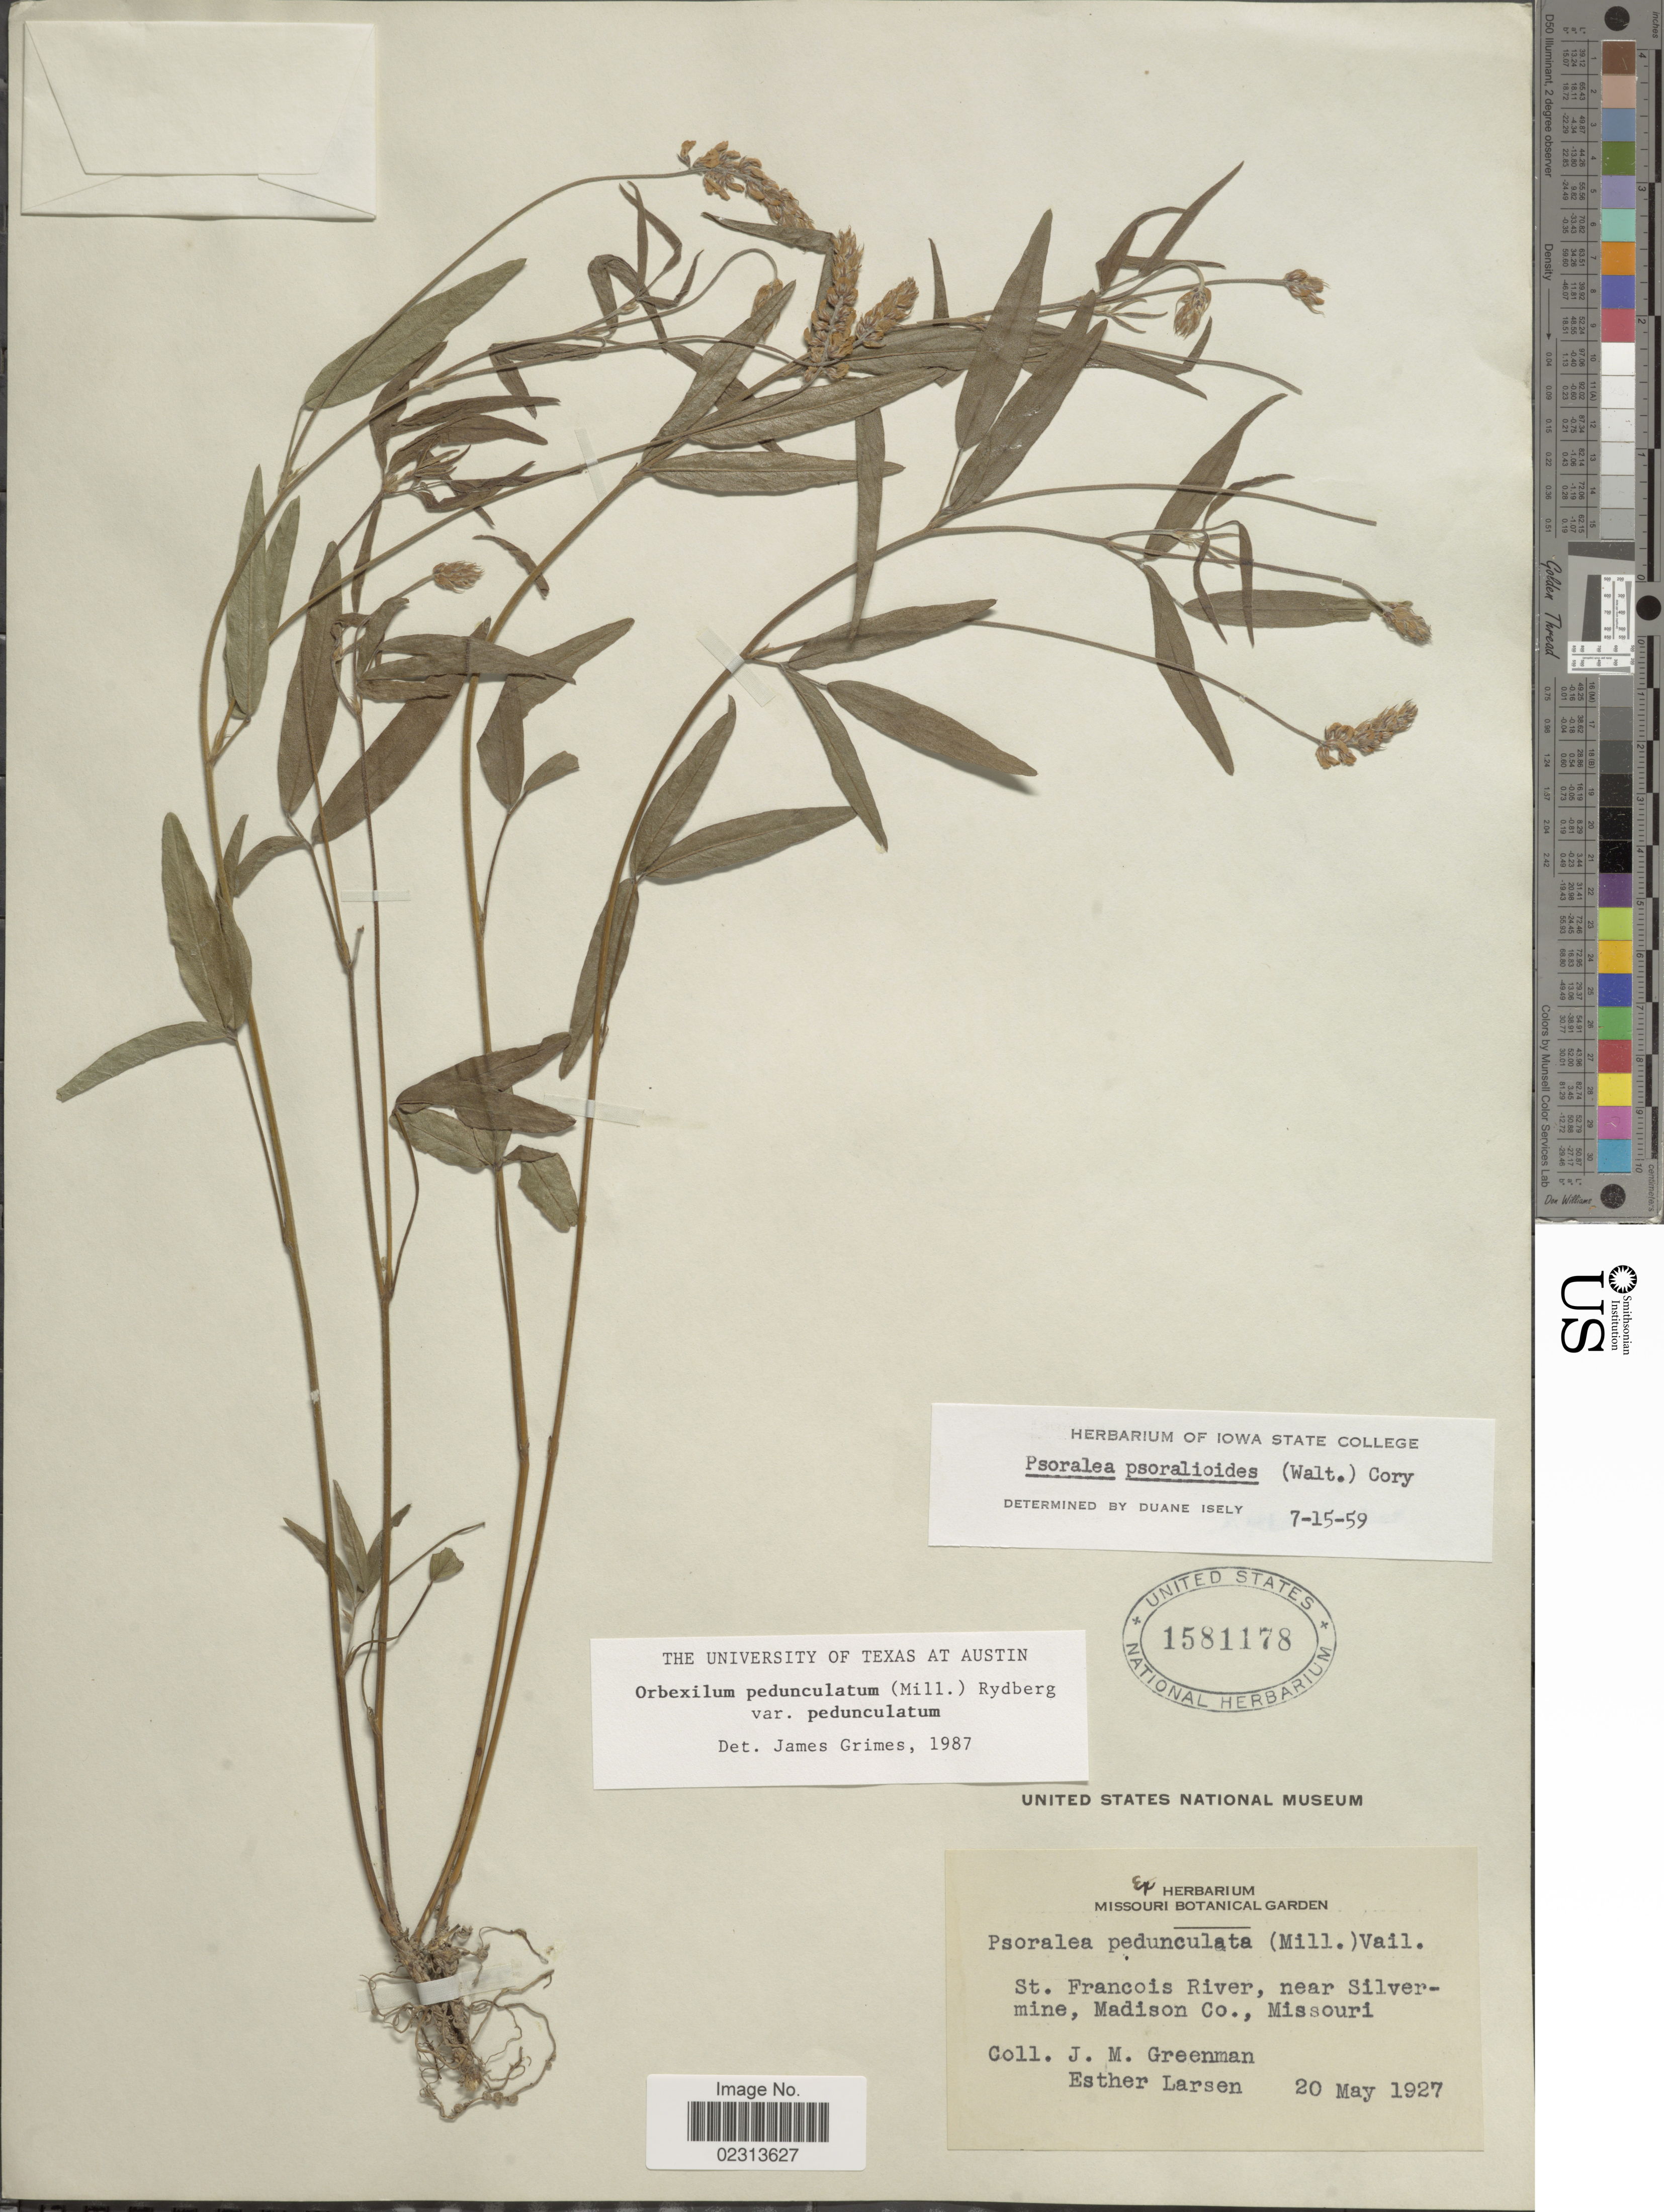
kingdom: Plantae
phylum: Tracheophyta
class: Magnoliopsida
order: Fabales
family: Fabaceae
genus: Orbexilum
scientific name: Orbexilum pedunculatum var. pedunculatum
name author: (Miller) Rydberg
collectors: J. M. Greenman & E. Larsen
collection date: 1927-05-20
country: United States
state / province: Missouri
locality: St. Francois River, near Silvermine, Madison Co.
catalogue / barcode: US 1581178